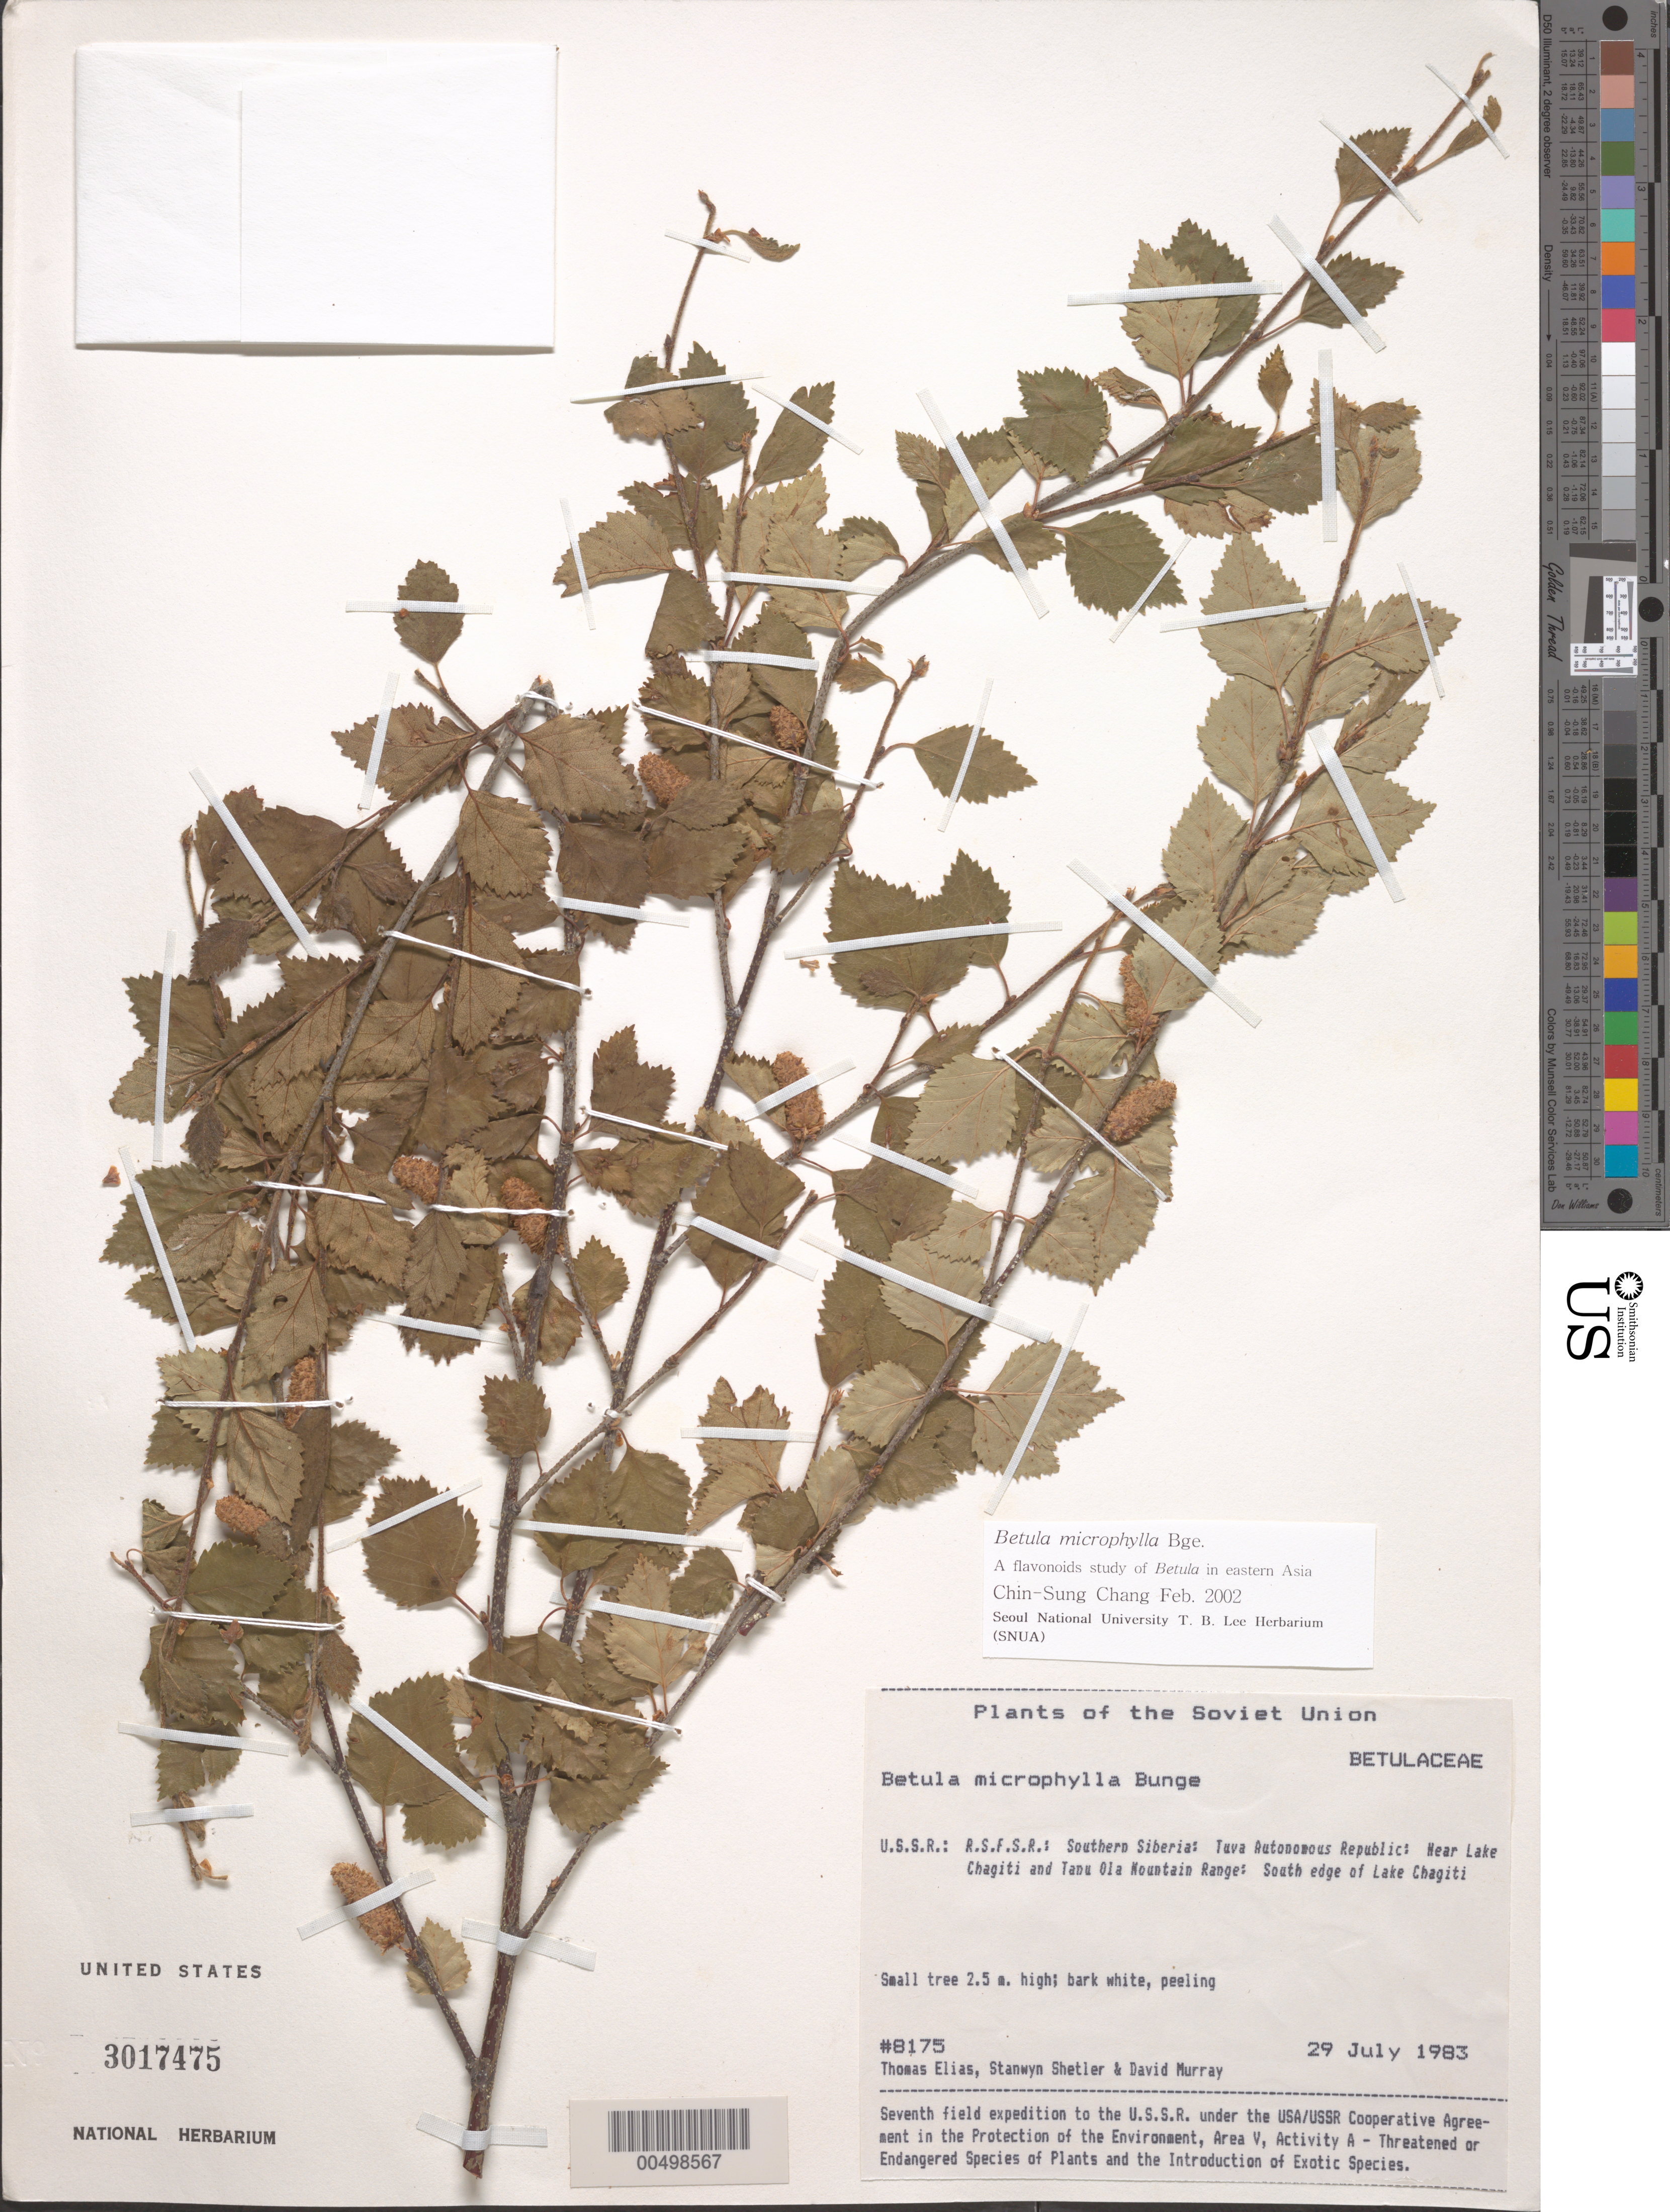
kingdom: Plantae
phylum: Tracheophyta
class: Magnoliopsida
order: Fagales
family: Betulaceae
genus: Betula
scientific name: Betula microphylla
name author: Bunge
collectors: T. Elias, S. Shetler & D. F. Murray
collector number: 8175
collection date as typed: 29 Jul 1983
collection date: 1983-07-29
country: Russian Federation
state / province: Tuva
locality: near Lake Chagitai and Tannu-Ola Mountain Range, S edge of Lake Chagitai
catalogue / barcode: US 3017475